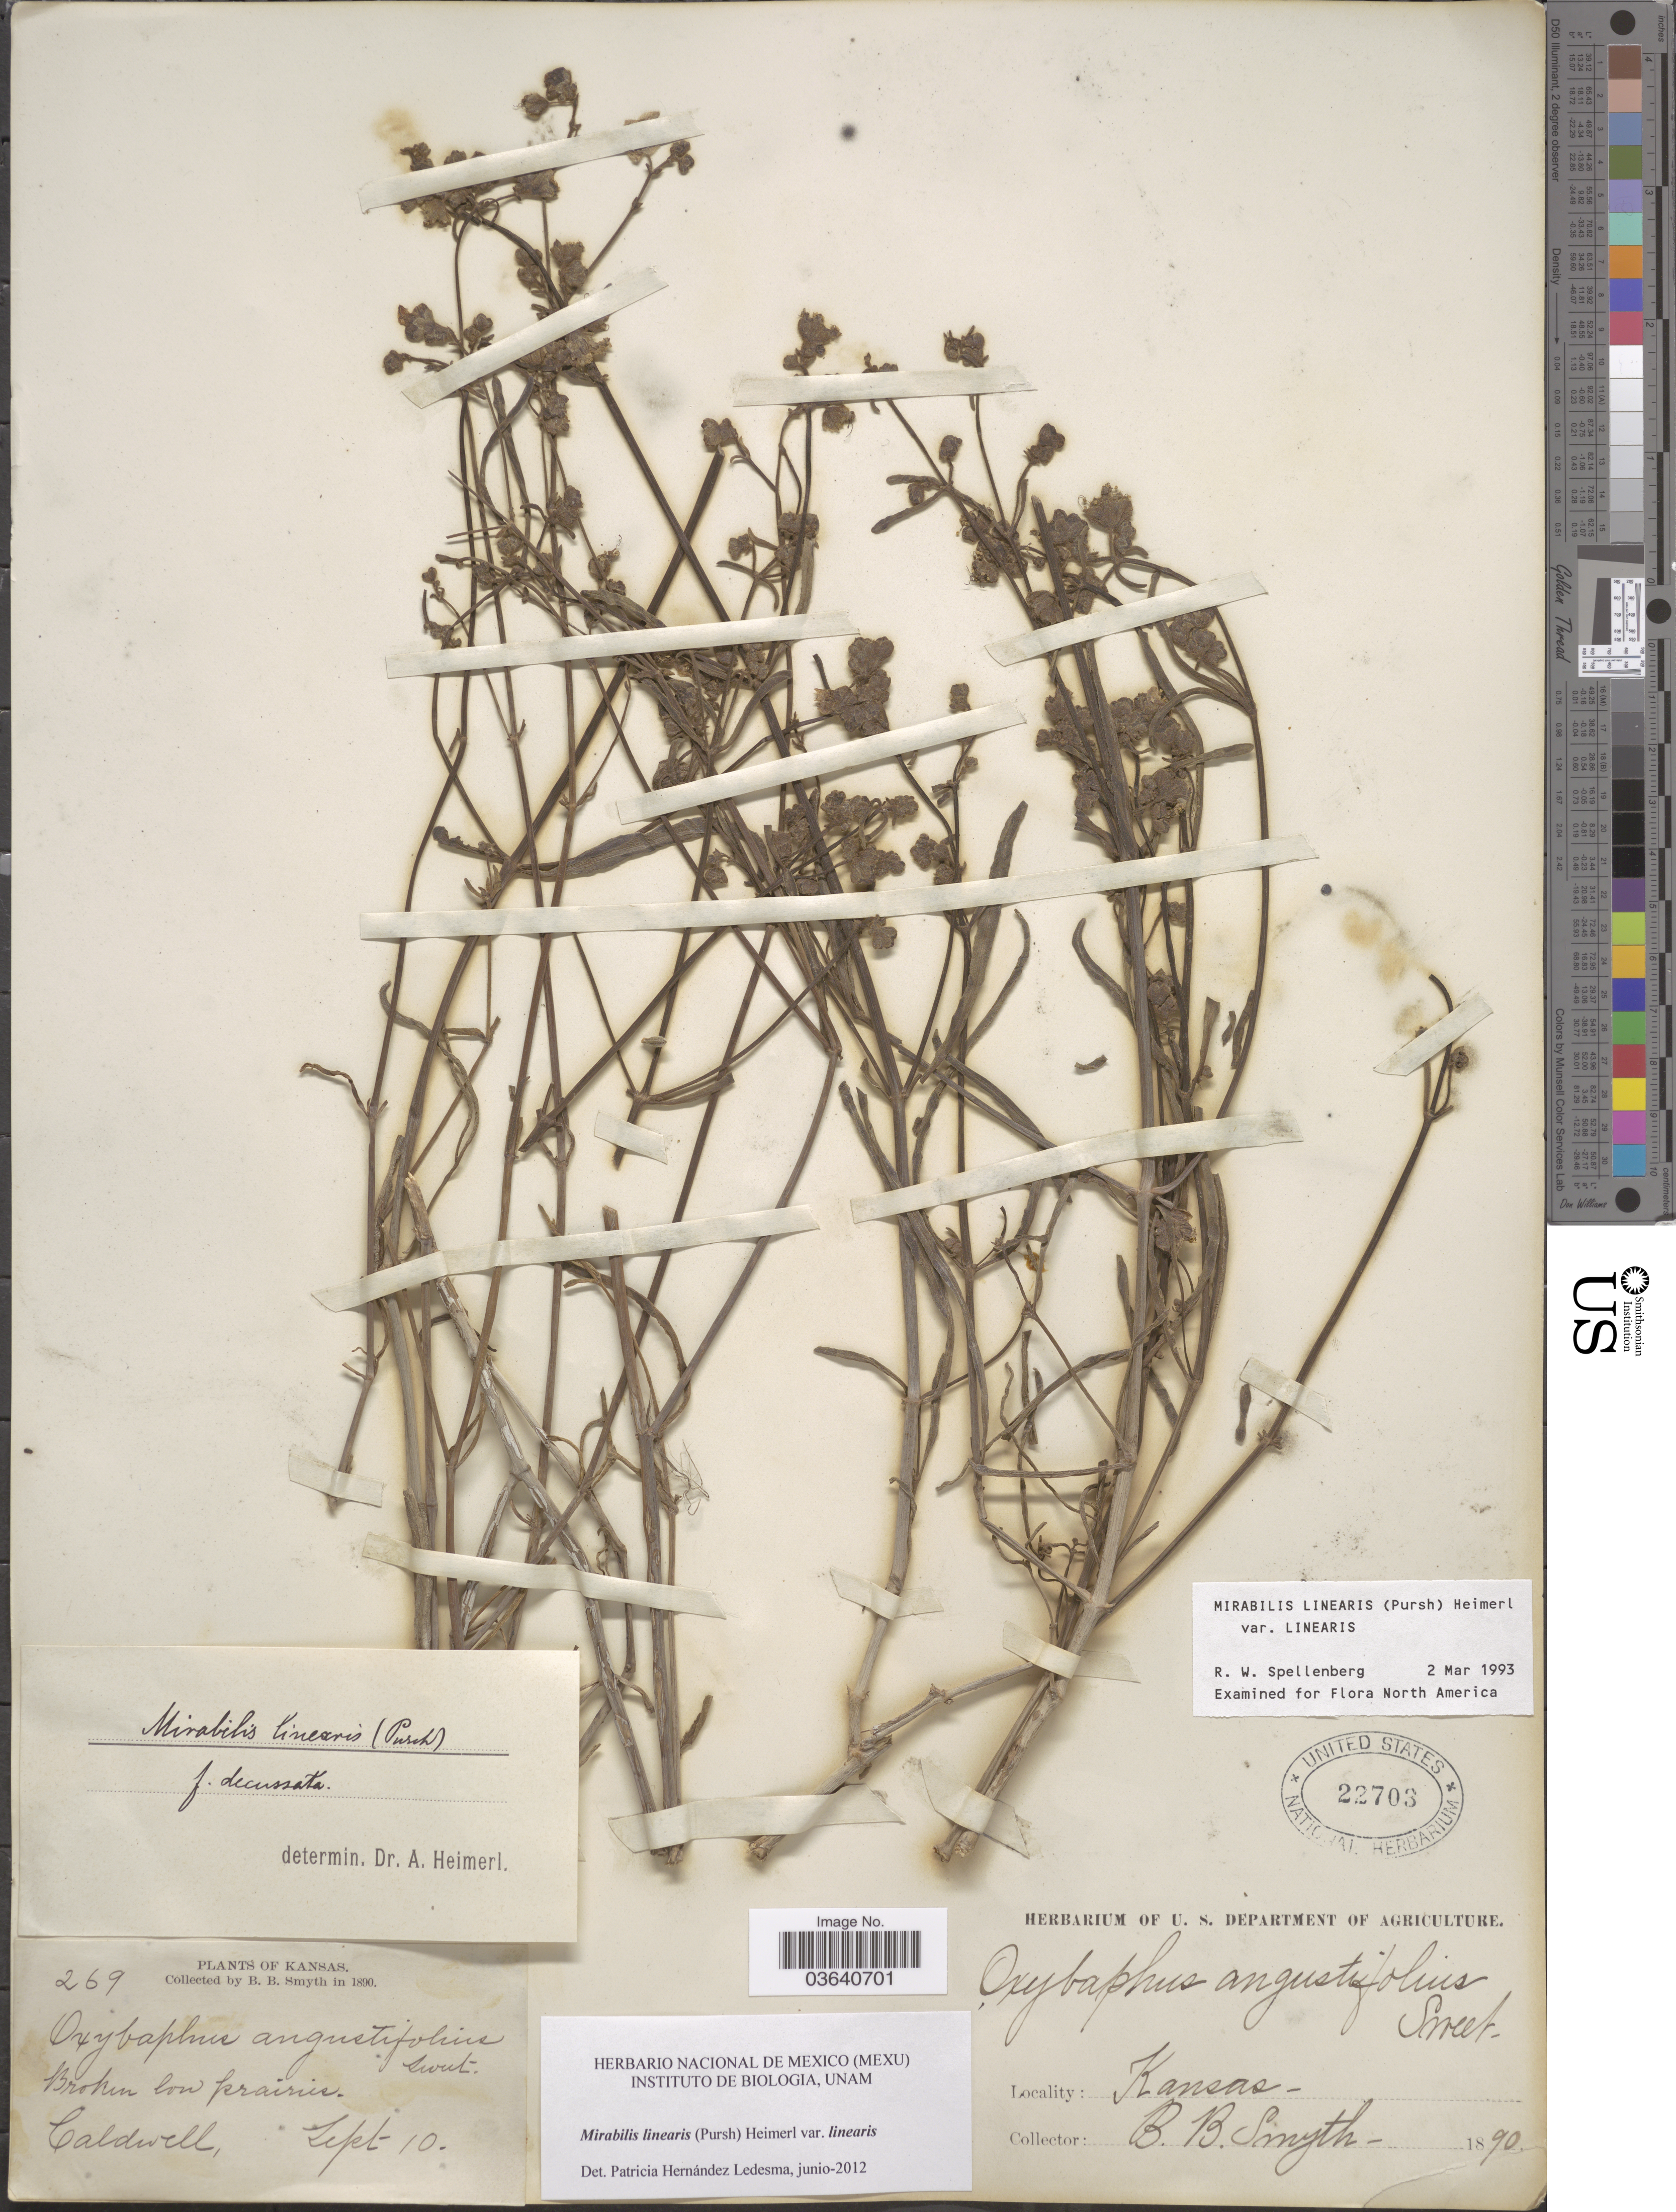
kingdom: Plantae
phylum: Tracheophyta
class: Magnoliopsida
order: Caryophyllales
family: Nyctaginaceae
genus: Mirabilis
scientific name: Mirabilis linearis var. linearis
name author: (Pursh) Heimerl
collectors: B. Smyth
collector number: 269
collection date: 1890-09-10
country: United States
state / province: Kansas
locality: Broken low prairie. Caldwell.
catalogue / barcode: US 22703